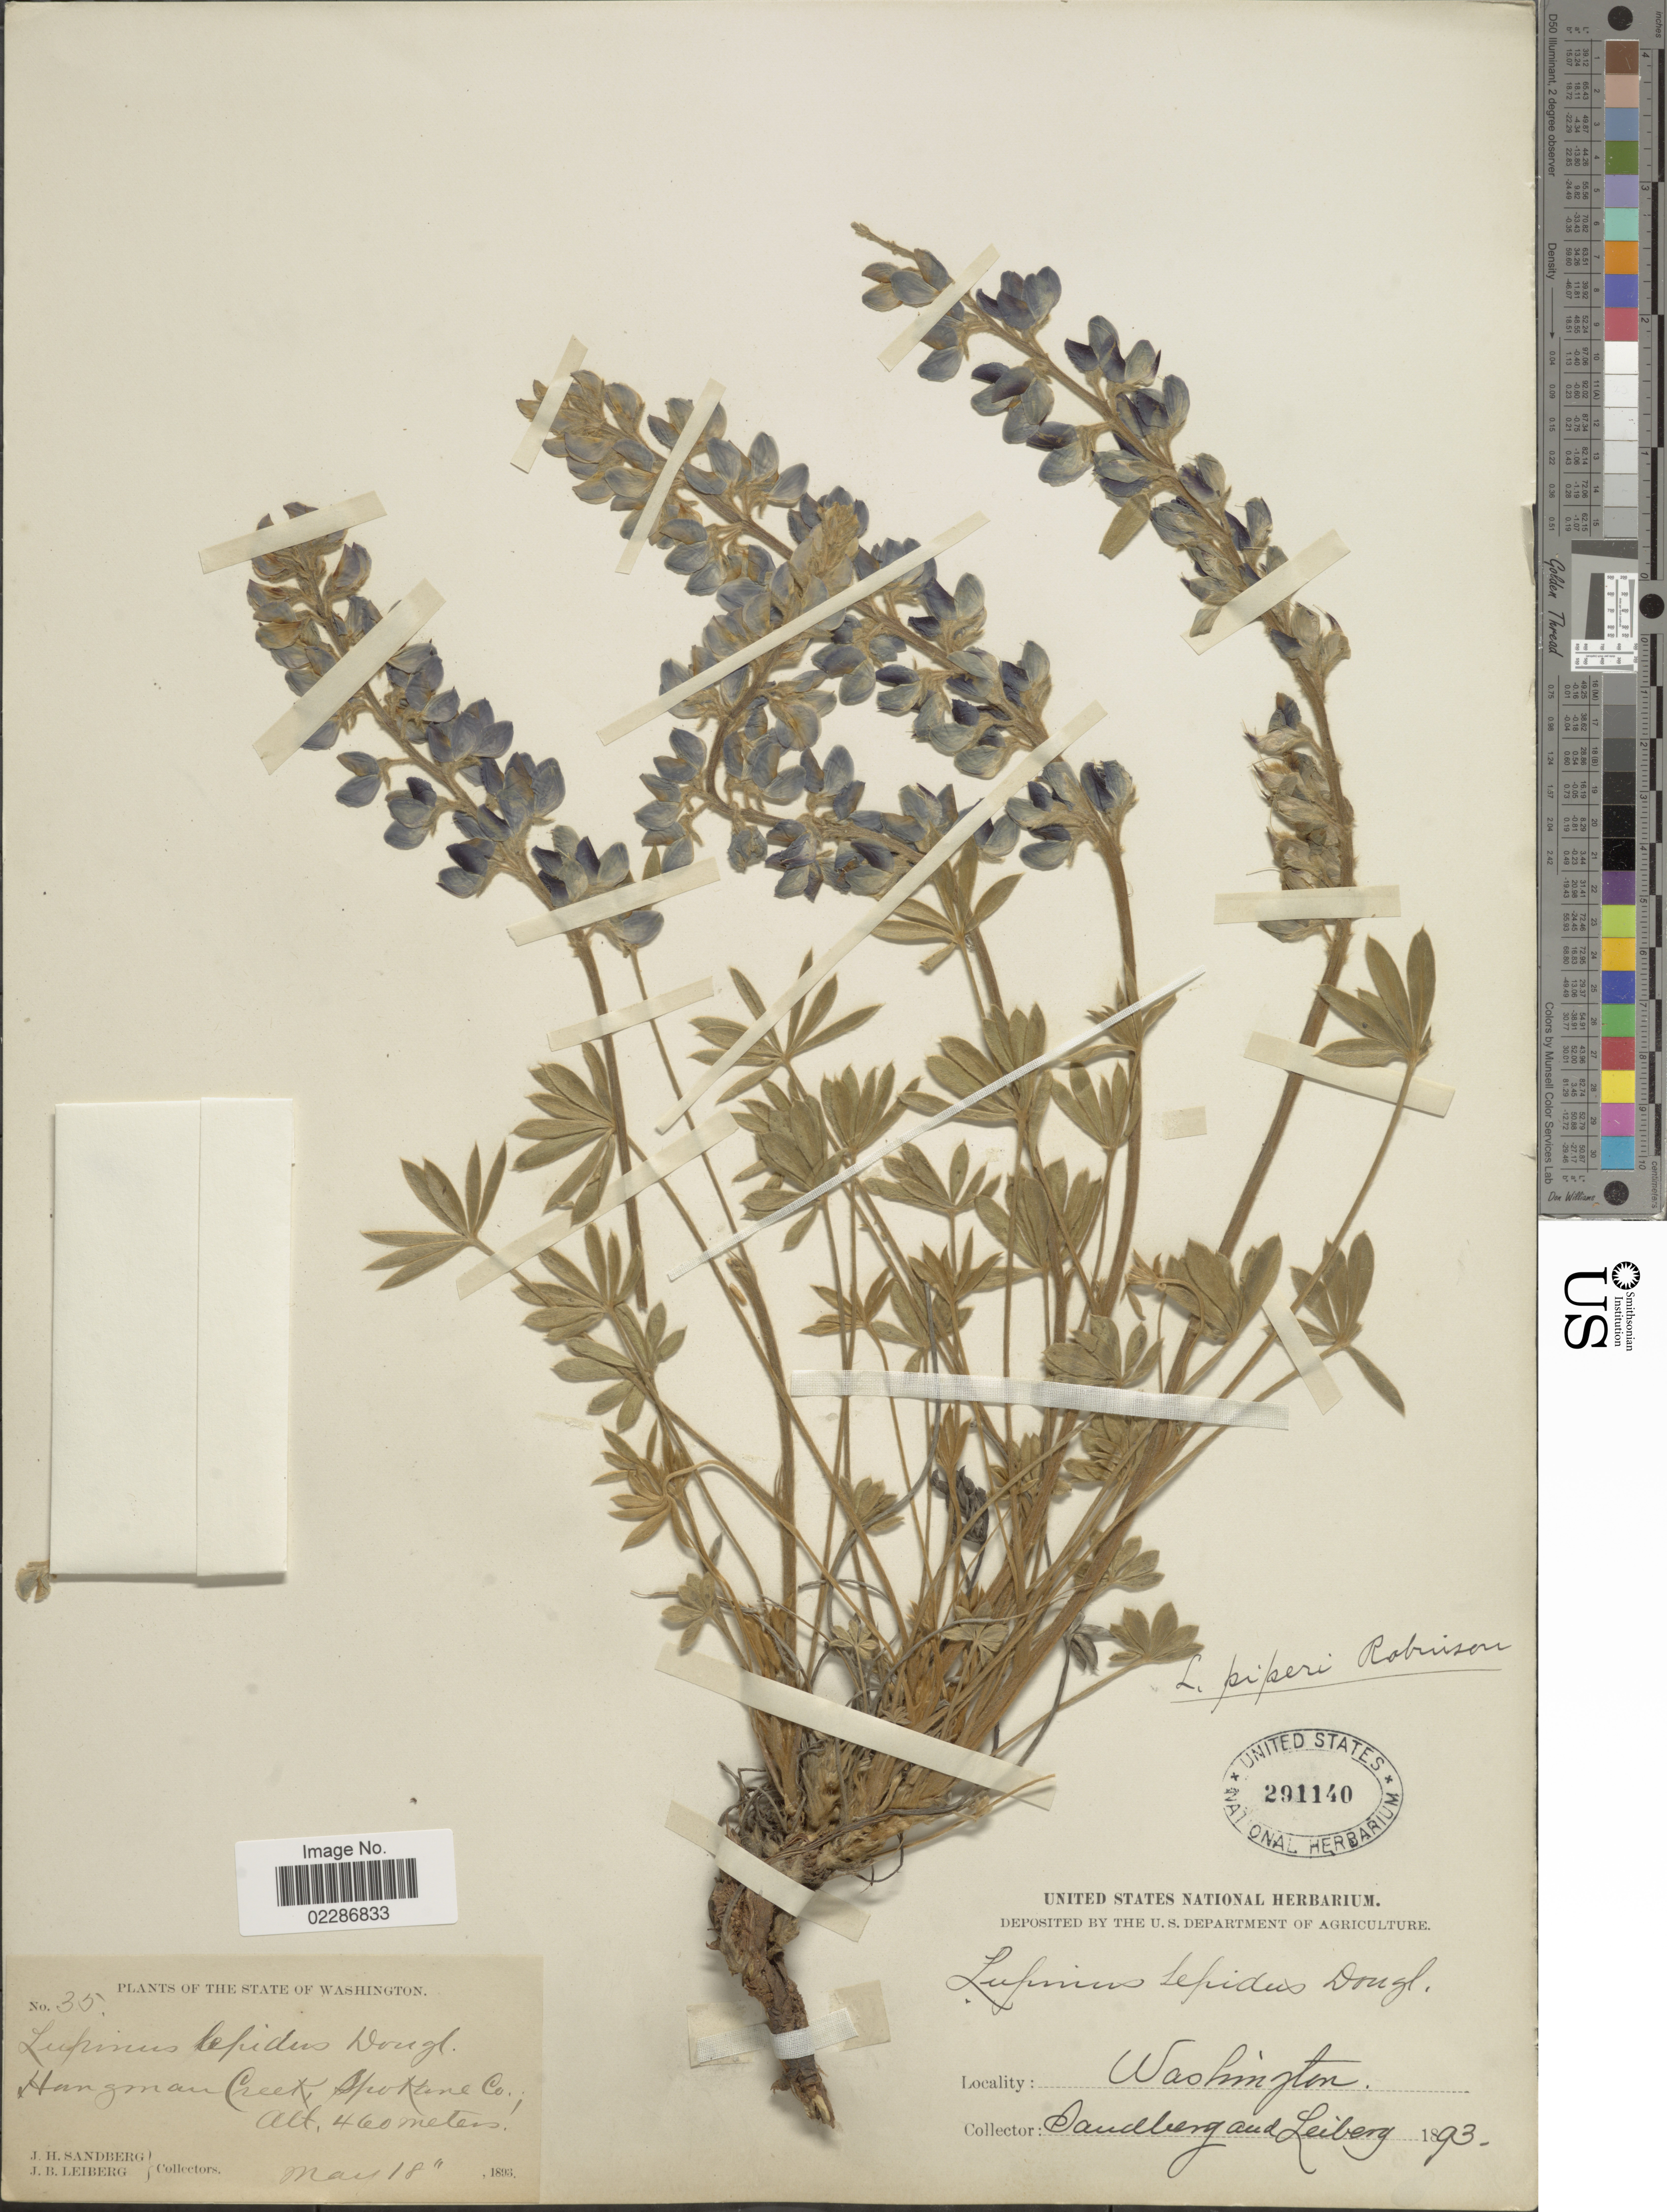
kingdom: Plantae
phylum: Tracheophyta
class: Magnoliopsida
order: Fabales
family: Fabaceae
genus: Lupinus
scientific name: Lupinus piperi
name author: B.L. Rob.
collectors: J. H. Sandberg & J. B. Leiberg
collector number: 35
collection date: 1893-05-18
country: United States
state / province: Washington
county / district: Spokane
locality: Hangman Creek, Spokane Co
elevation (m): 460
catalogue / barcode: US 291140